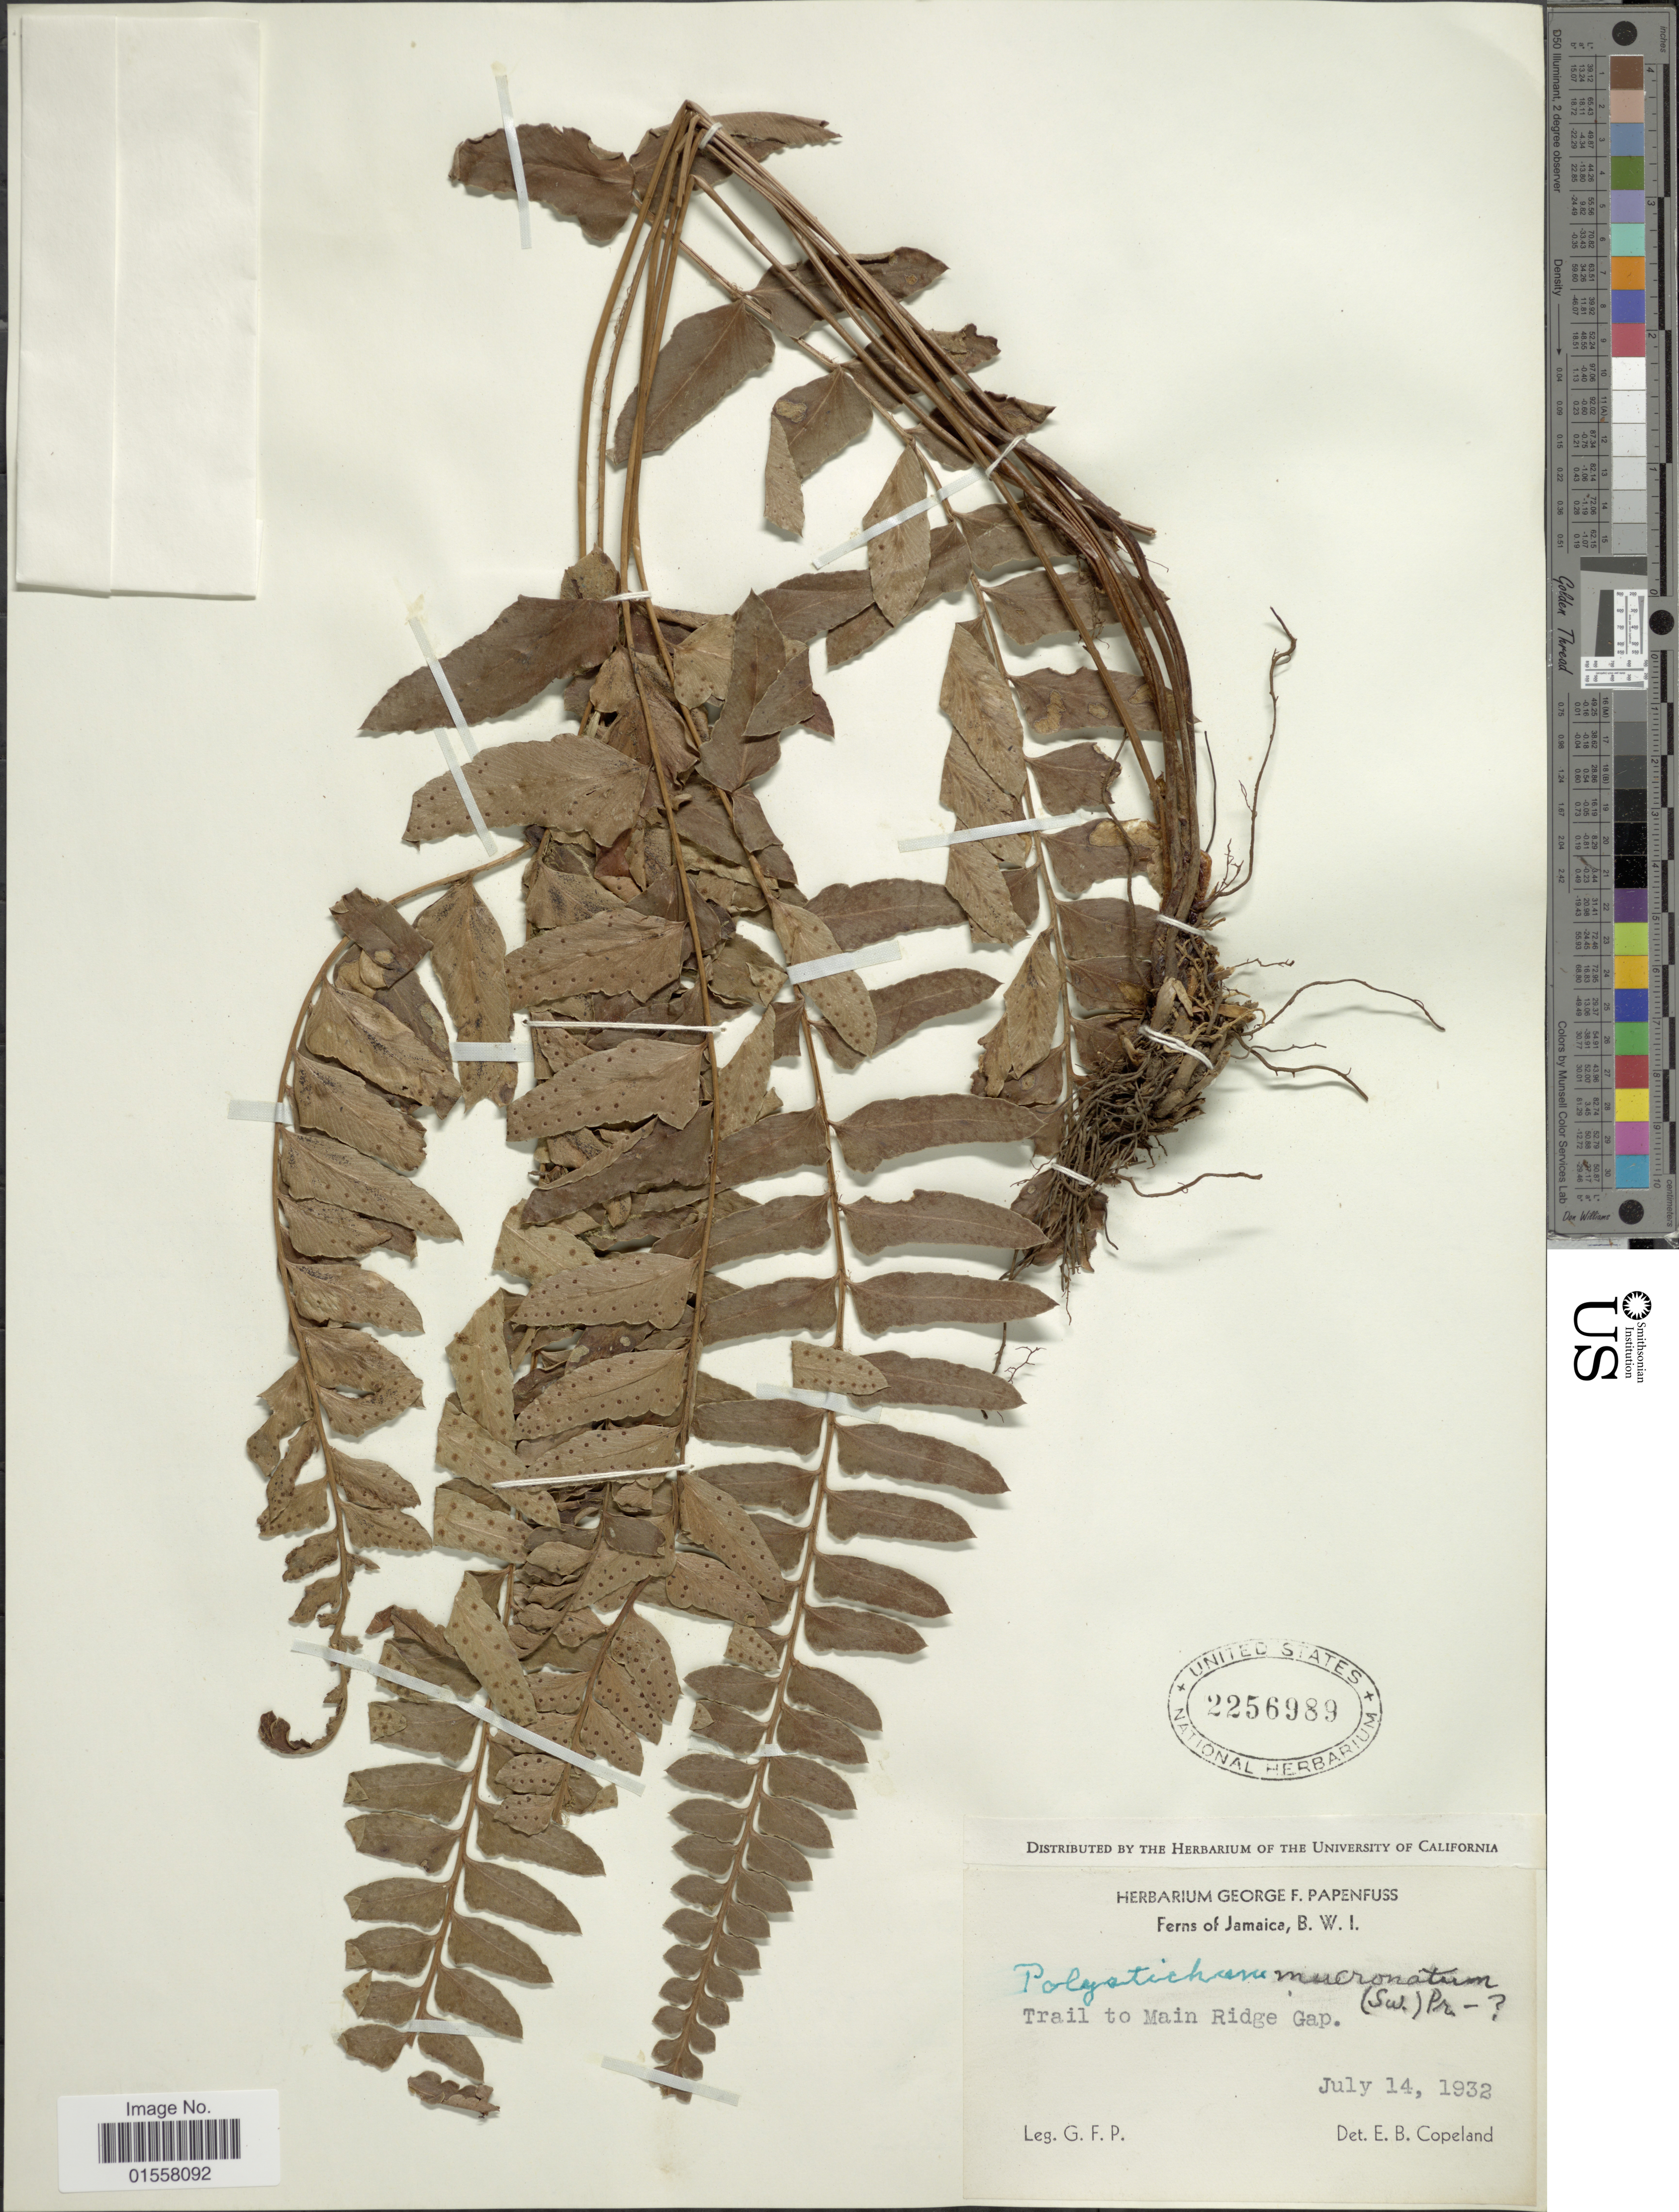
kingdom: Plantae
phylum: Tracheophyta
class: Polypodiopsida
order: Polypodiales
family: Dryopteridaceae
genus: Polystichum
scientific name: Polystichum mucronatum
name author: (Sw.) C. Presl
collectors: G. Papenfuss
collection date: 1932-07-14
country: Jamaica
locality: Trail to Main Ridge Gap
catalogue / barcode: US 2256989